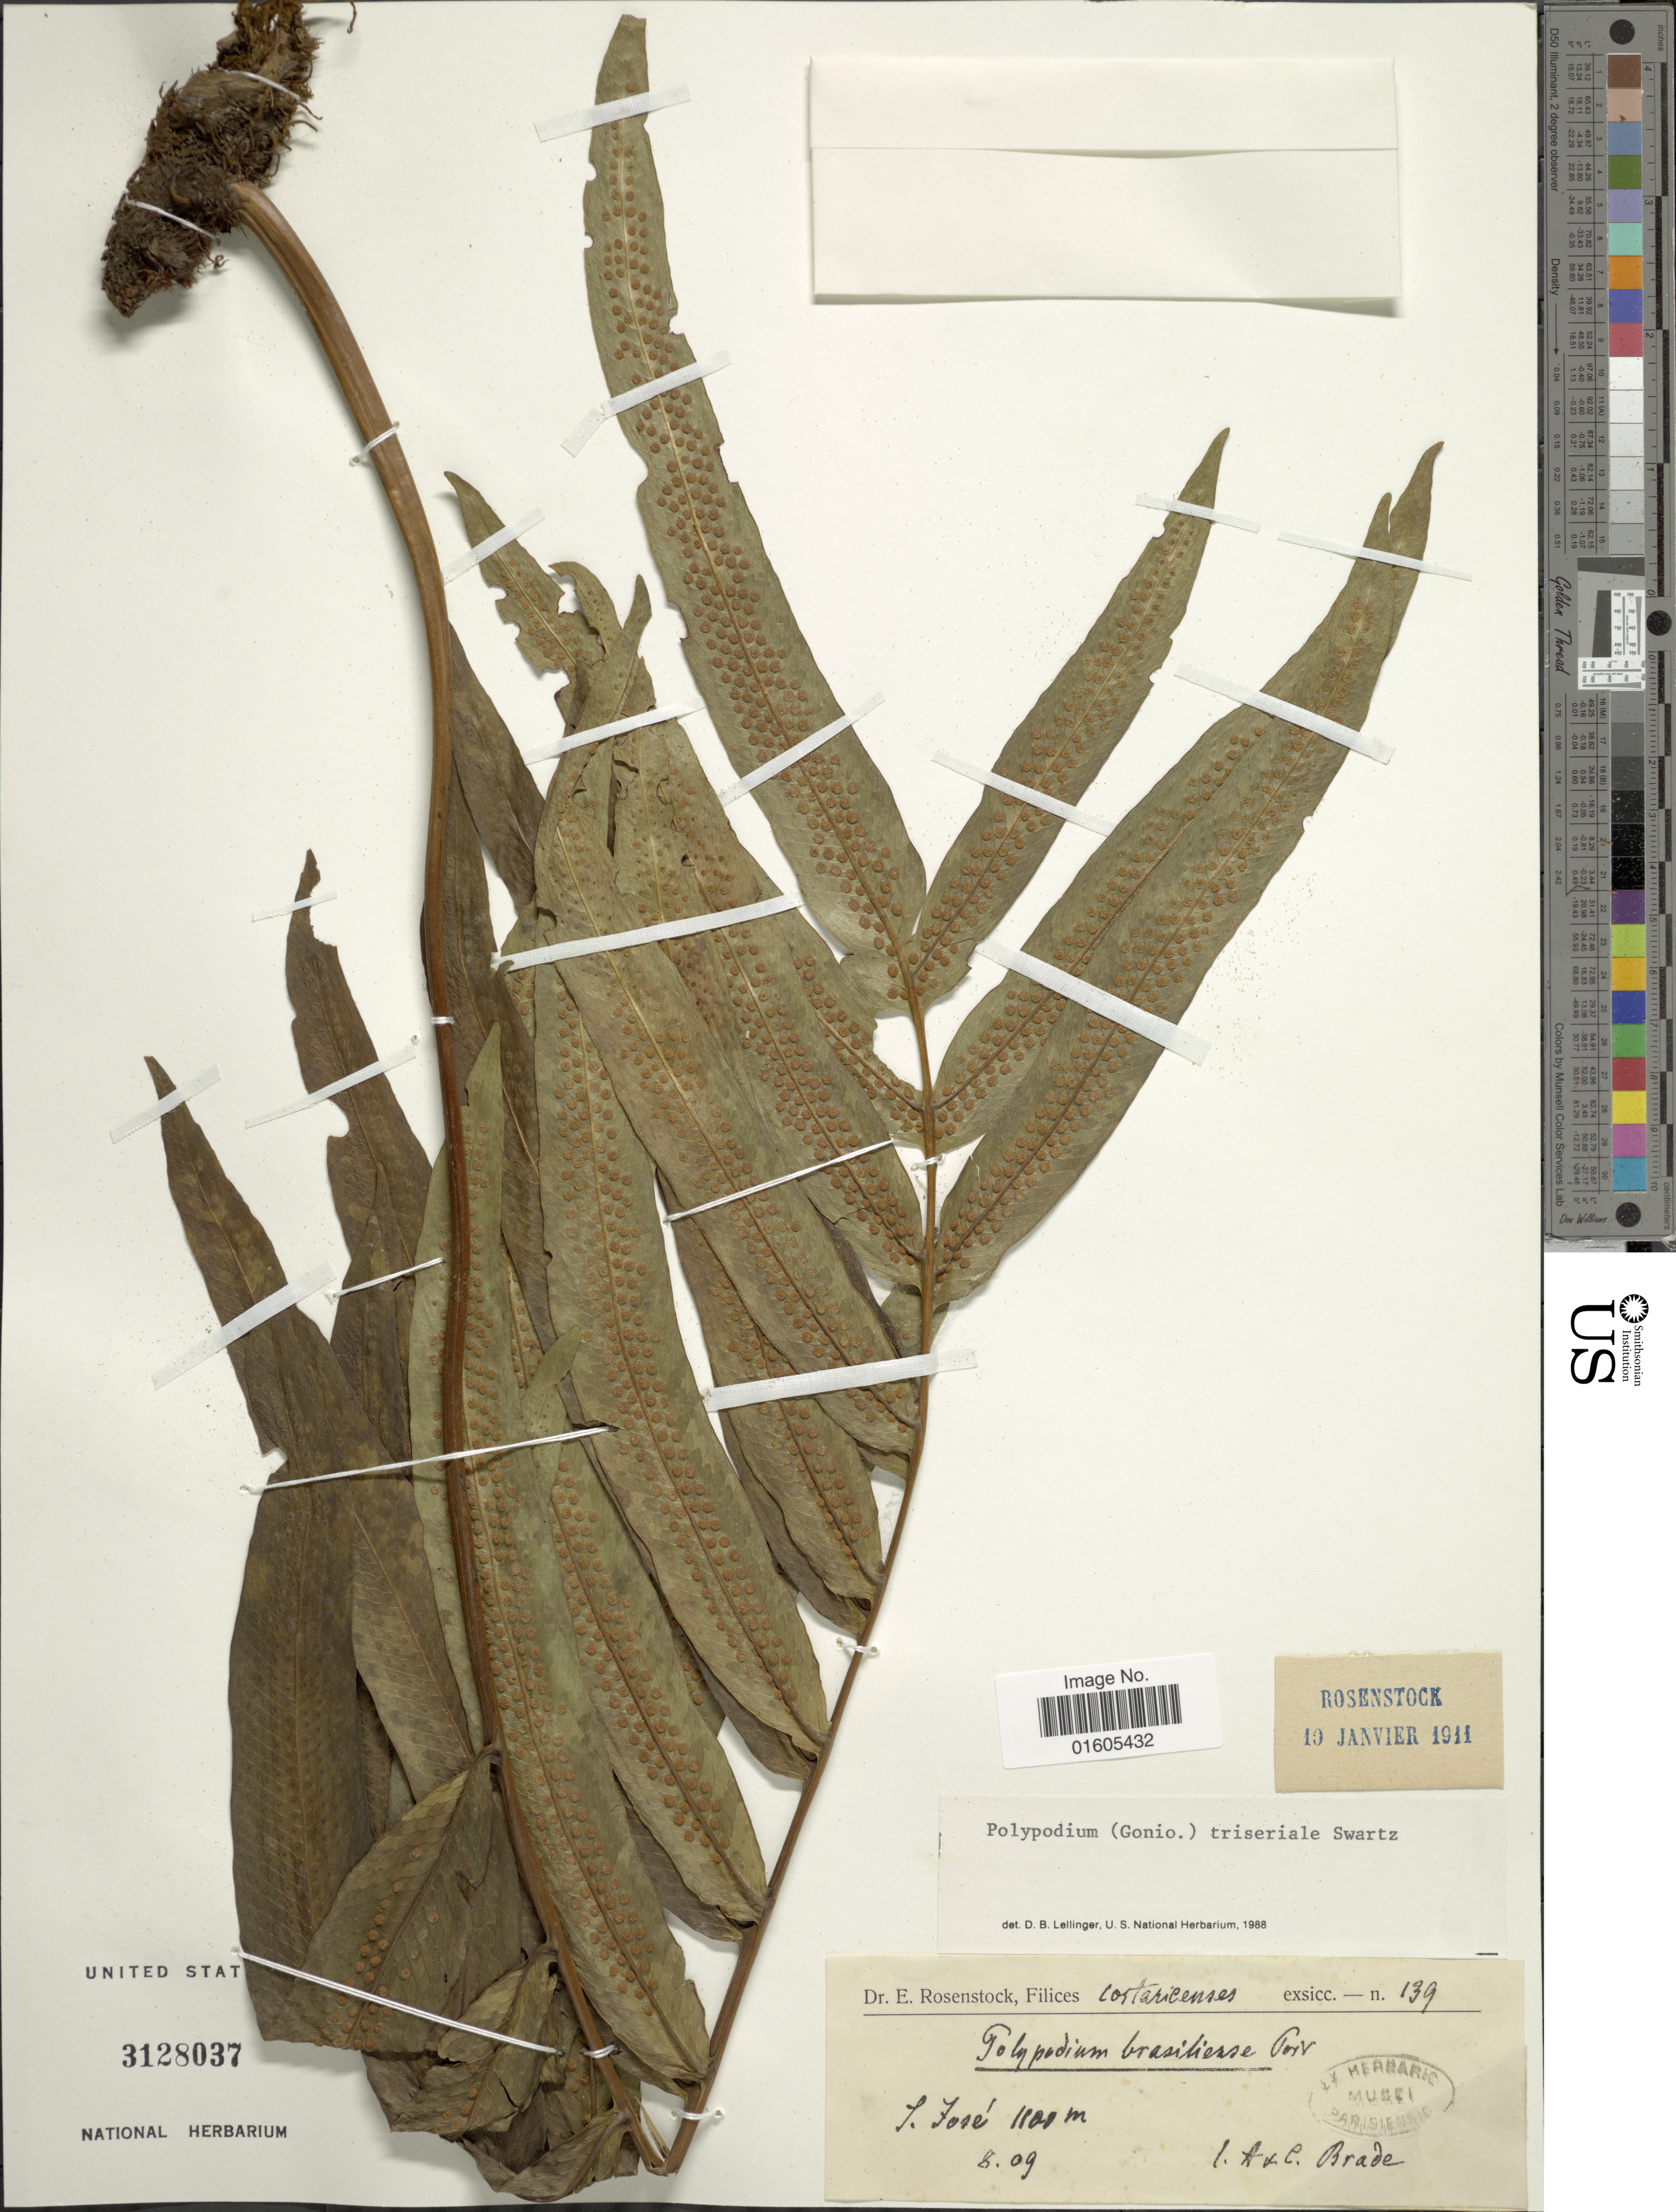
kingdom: Plantae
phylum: Tracheophyta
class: Polypodiopsida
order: Polypodiales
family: Polypodiaceae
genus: Serpocaulon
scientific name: Serpocaulon triseriale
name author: (Sw.) A.R. Sm.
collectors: A. Brade & C. Brade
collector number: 139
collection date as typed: Transcribed d/m/y: /8/9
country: Costa Rica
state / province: San José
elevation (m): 1100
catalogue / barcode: US 3128037